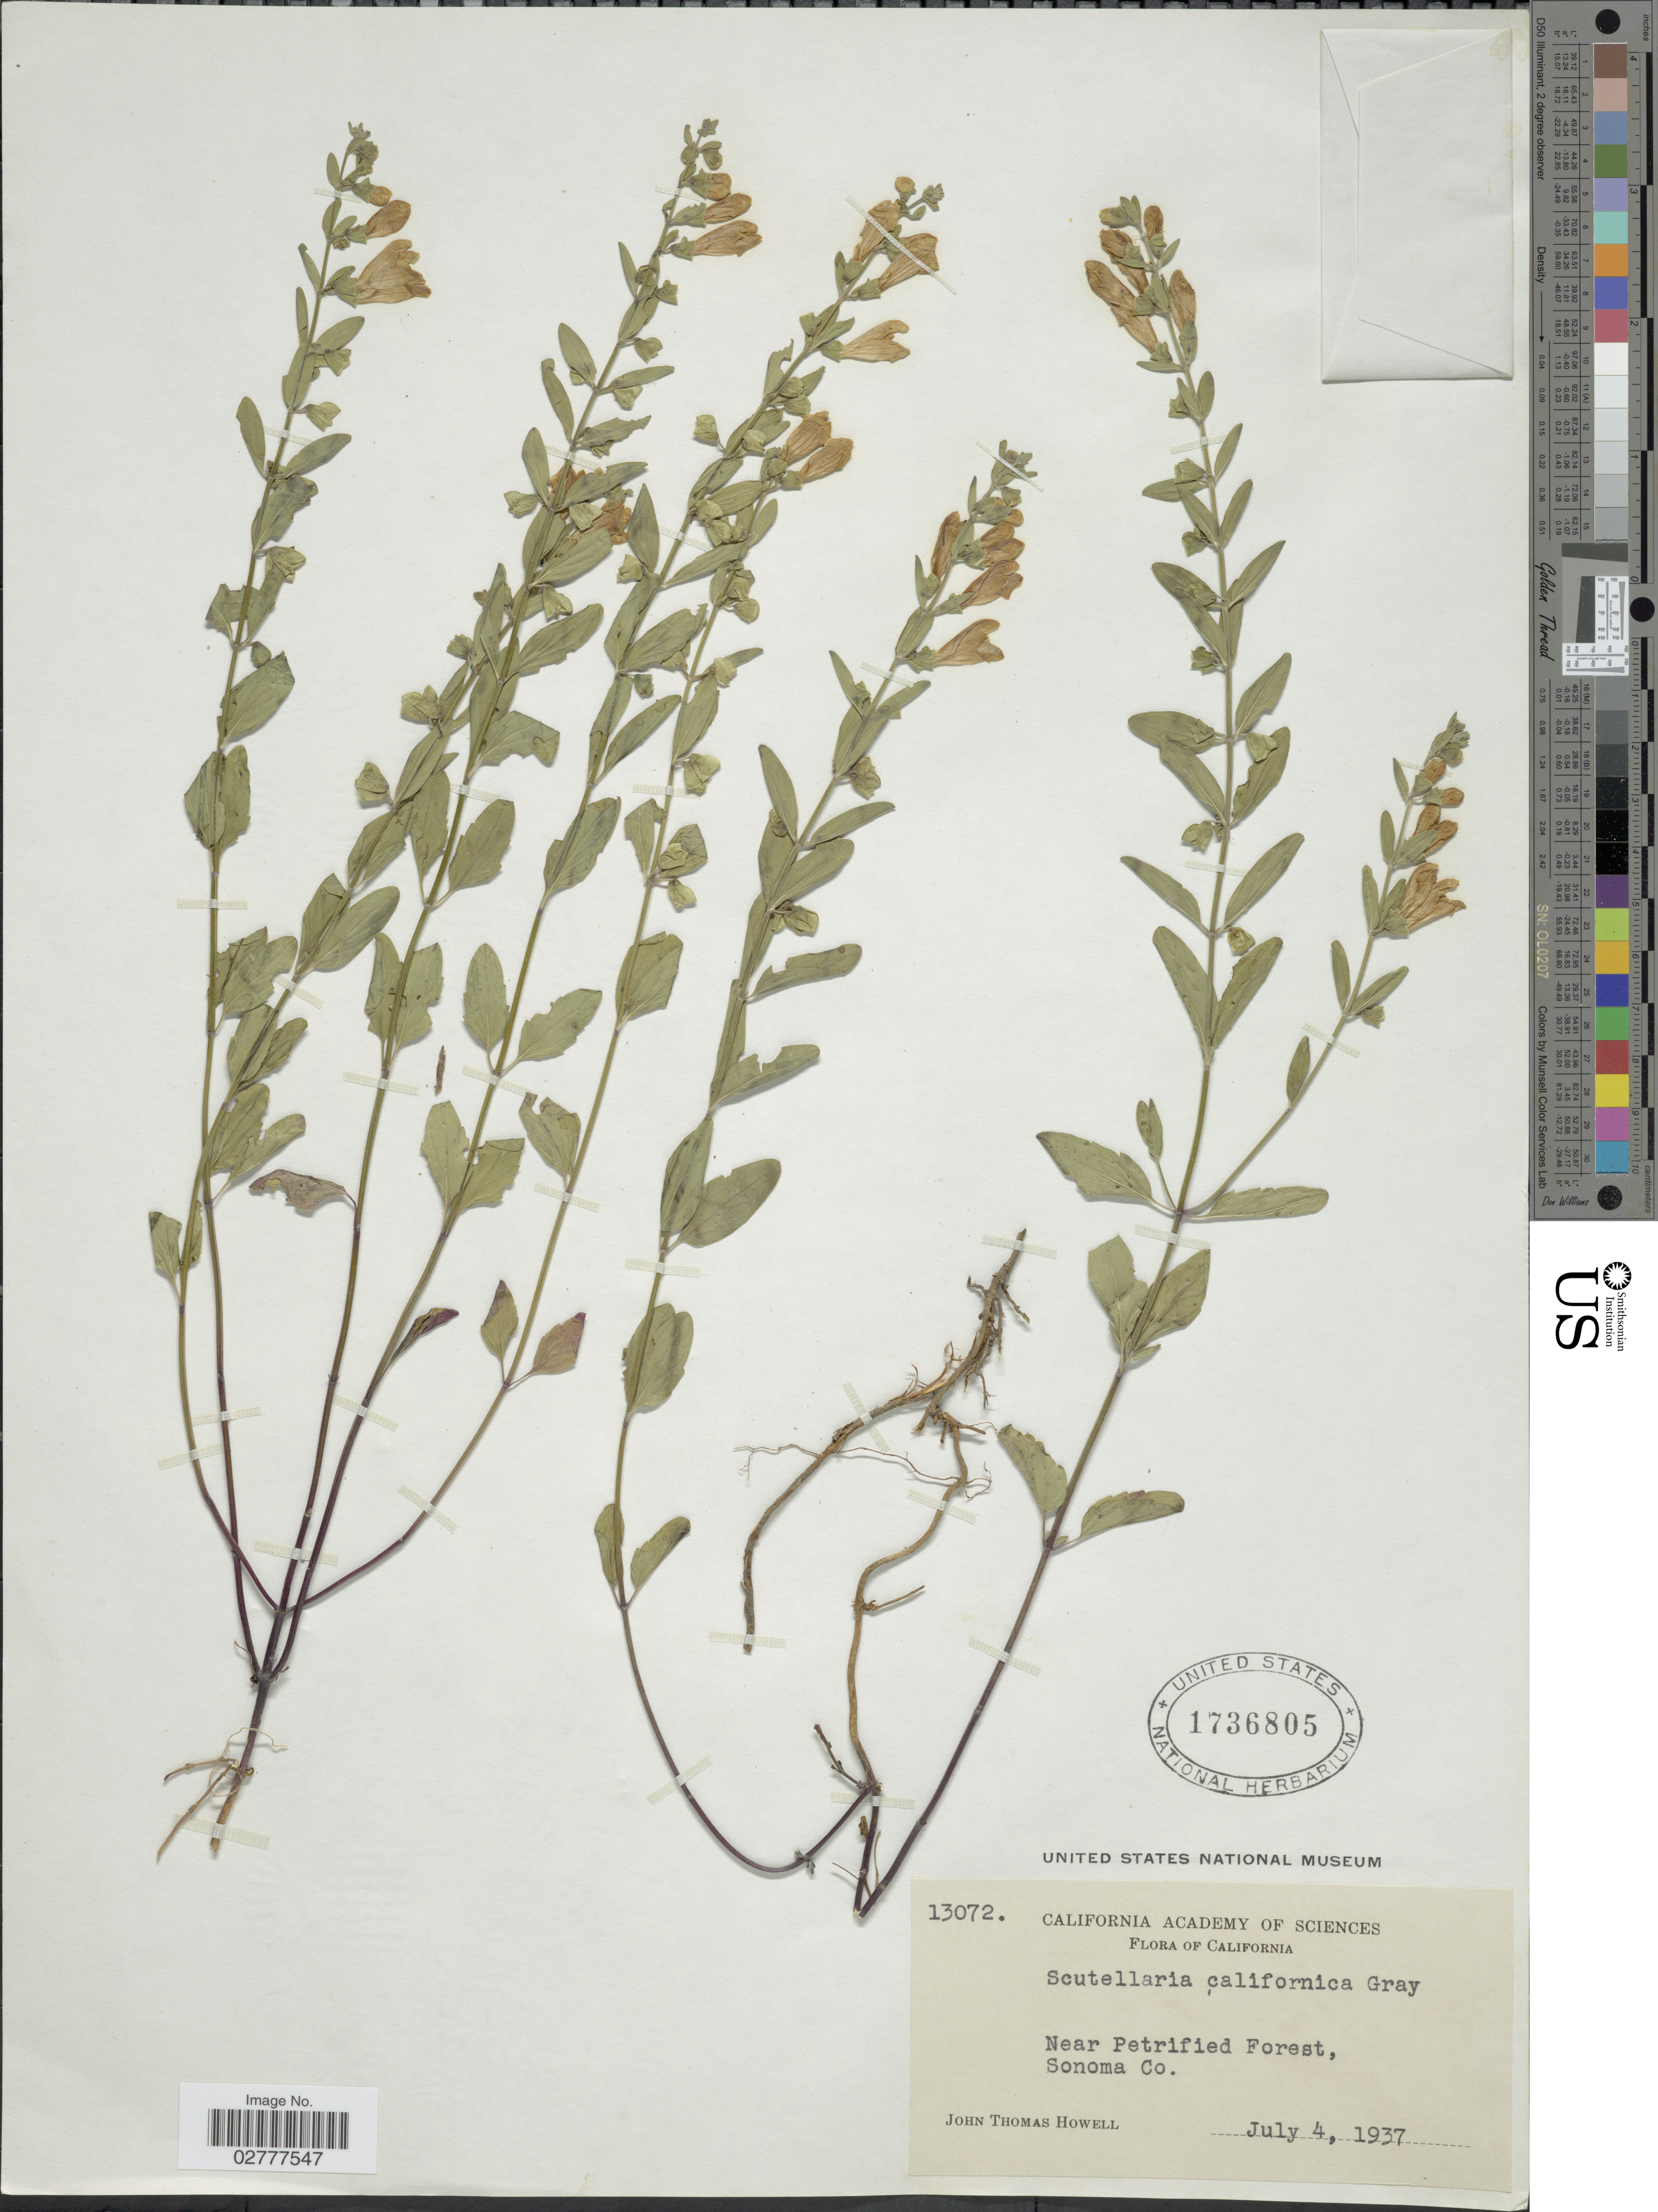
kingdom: Plantae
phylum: Tracheophyta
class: Magnoliopsida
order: Lamiales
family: Lamiaceae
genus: Scutellaria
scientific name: Scutellaria californica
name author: A. Gray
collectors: J. T. Howell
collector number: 13072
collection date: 1937-07-04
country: United States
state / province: California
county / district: Sonoma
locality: Near Petrified Forest, Sonoma Co.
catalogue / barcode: US 1736805